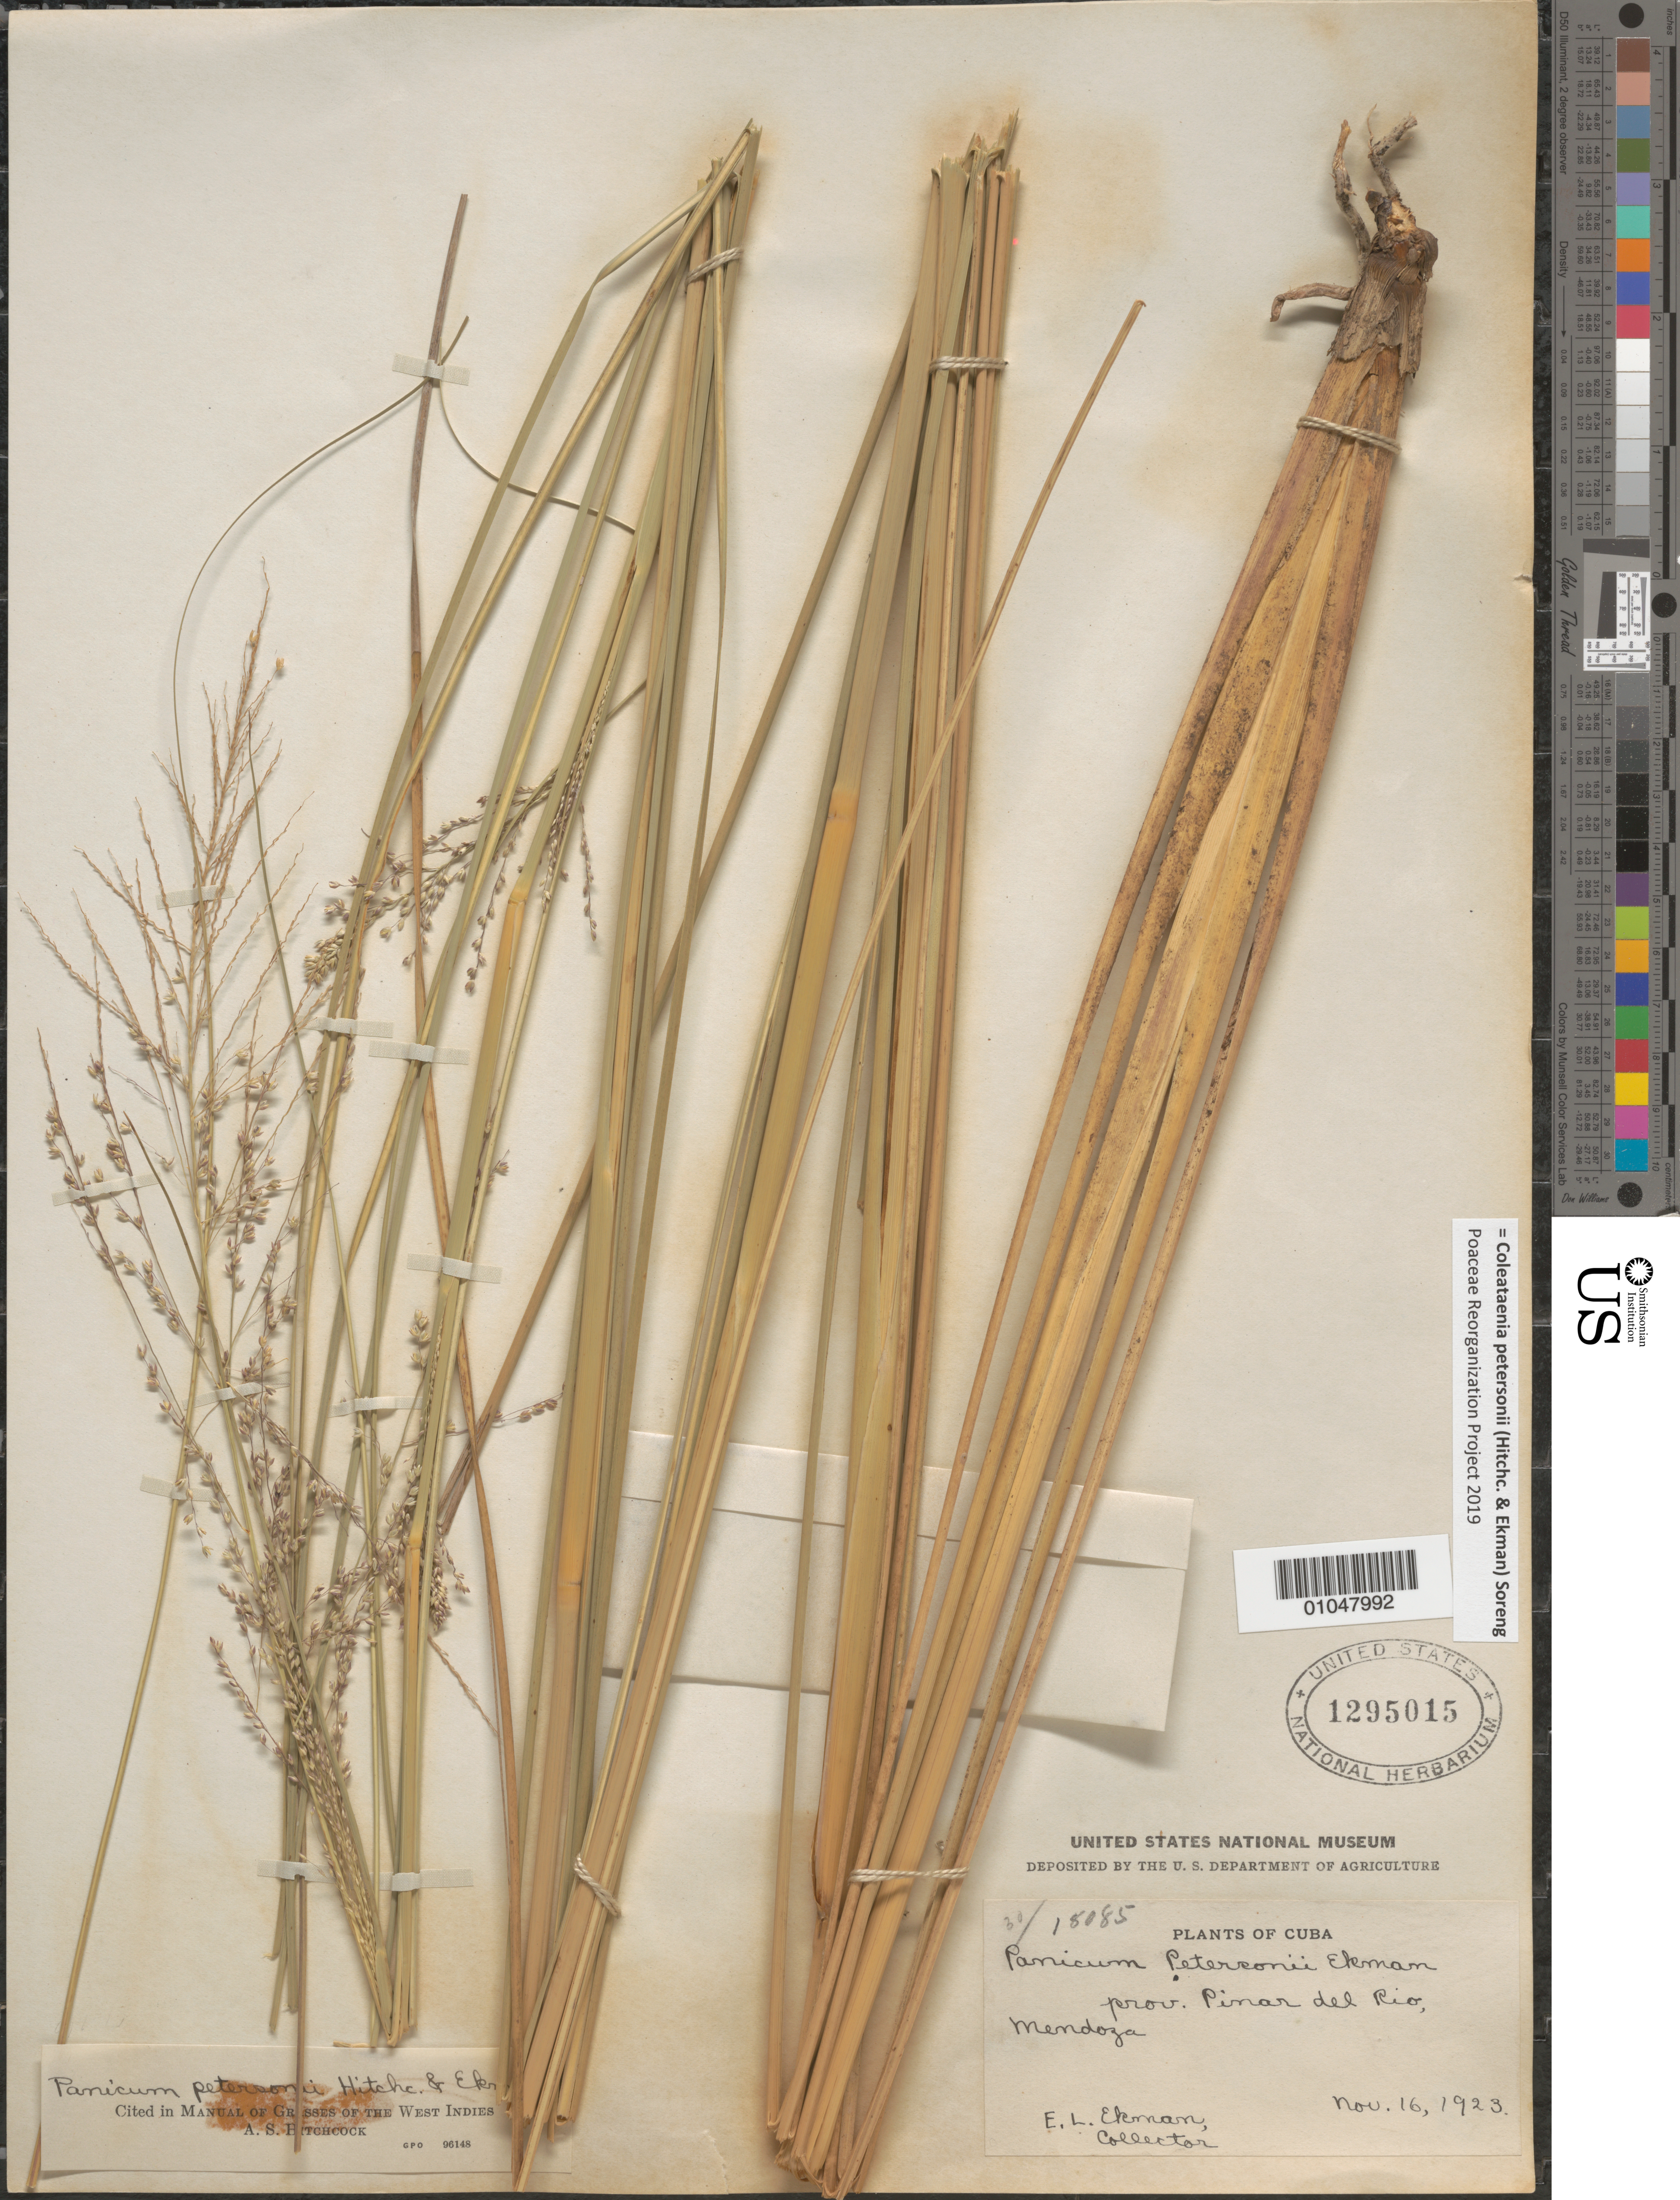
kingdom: Plantae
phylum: Tracheophyta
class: Liliopsida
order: Poales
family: Poaceae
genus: Panicum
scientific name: Panicum petersonii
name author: Hitchc. & Ekman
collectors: E. L. Ekman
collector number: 18085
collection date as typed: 16 Nov 1923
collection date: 1923-11-16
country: Cuba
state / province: Pinar del Rio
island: Cuba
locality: Medoza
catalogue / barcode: US 1295015